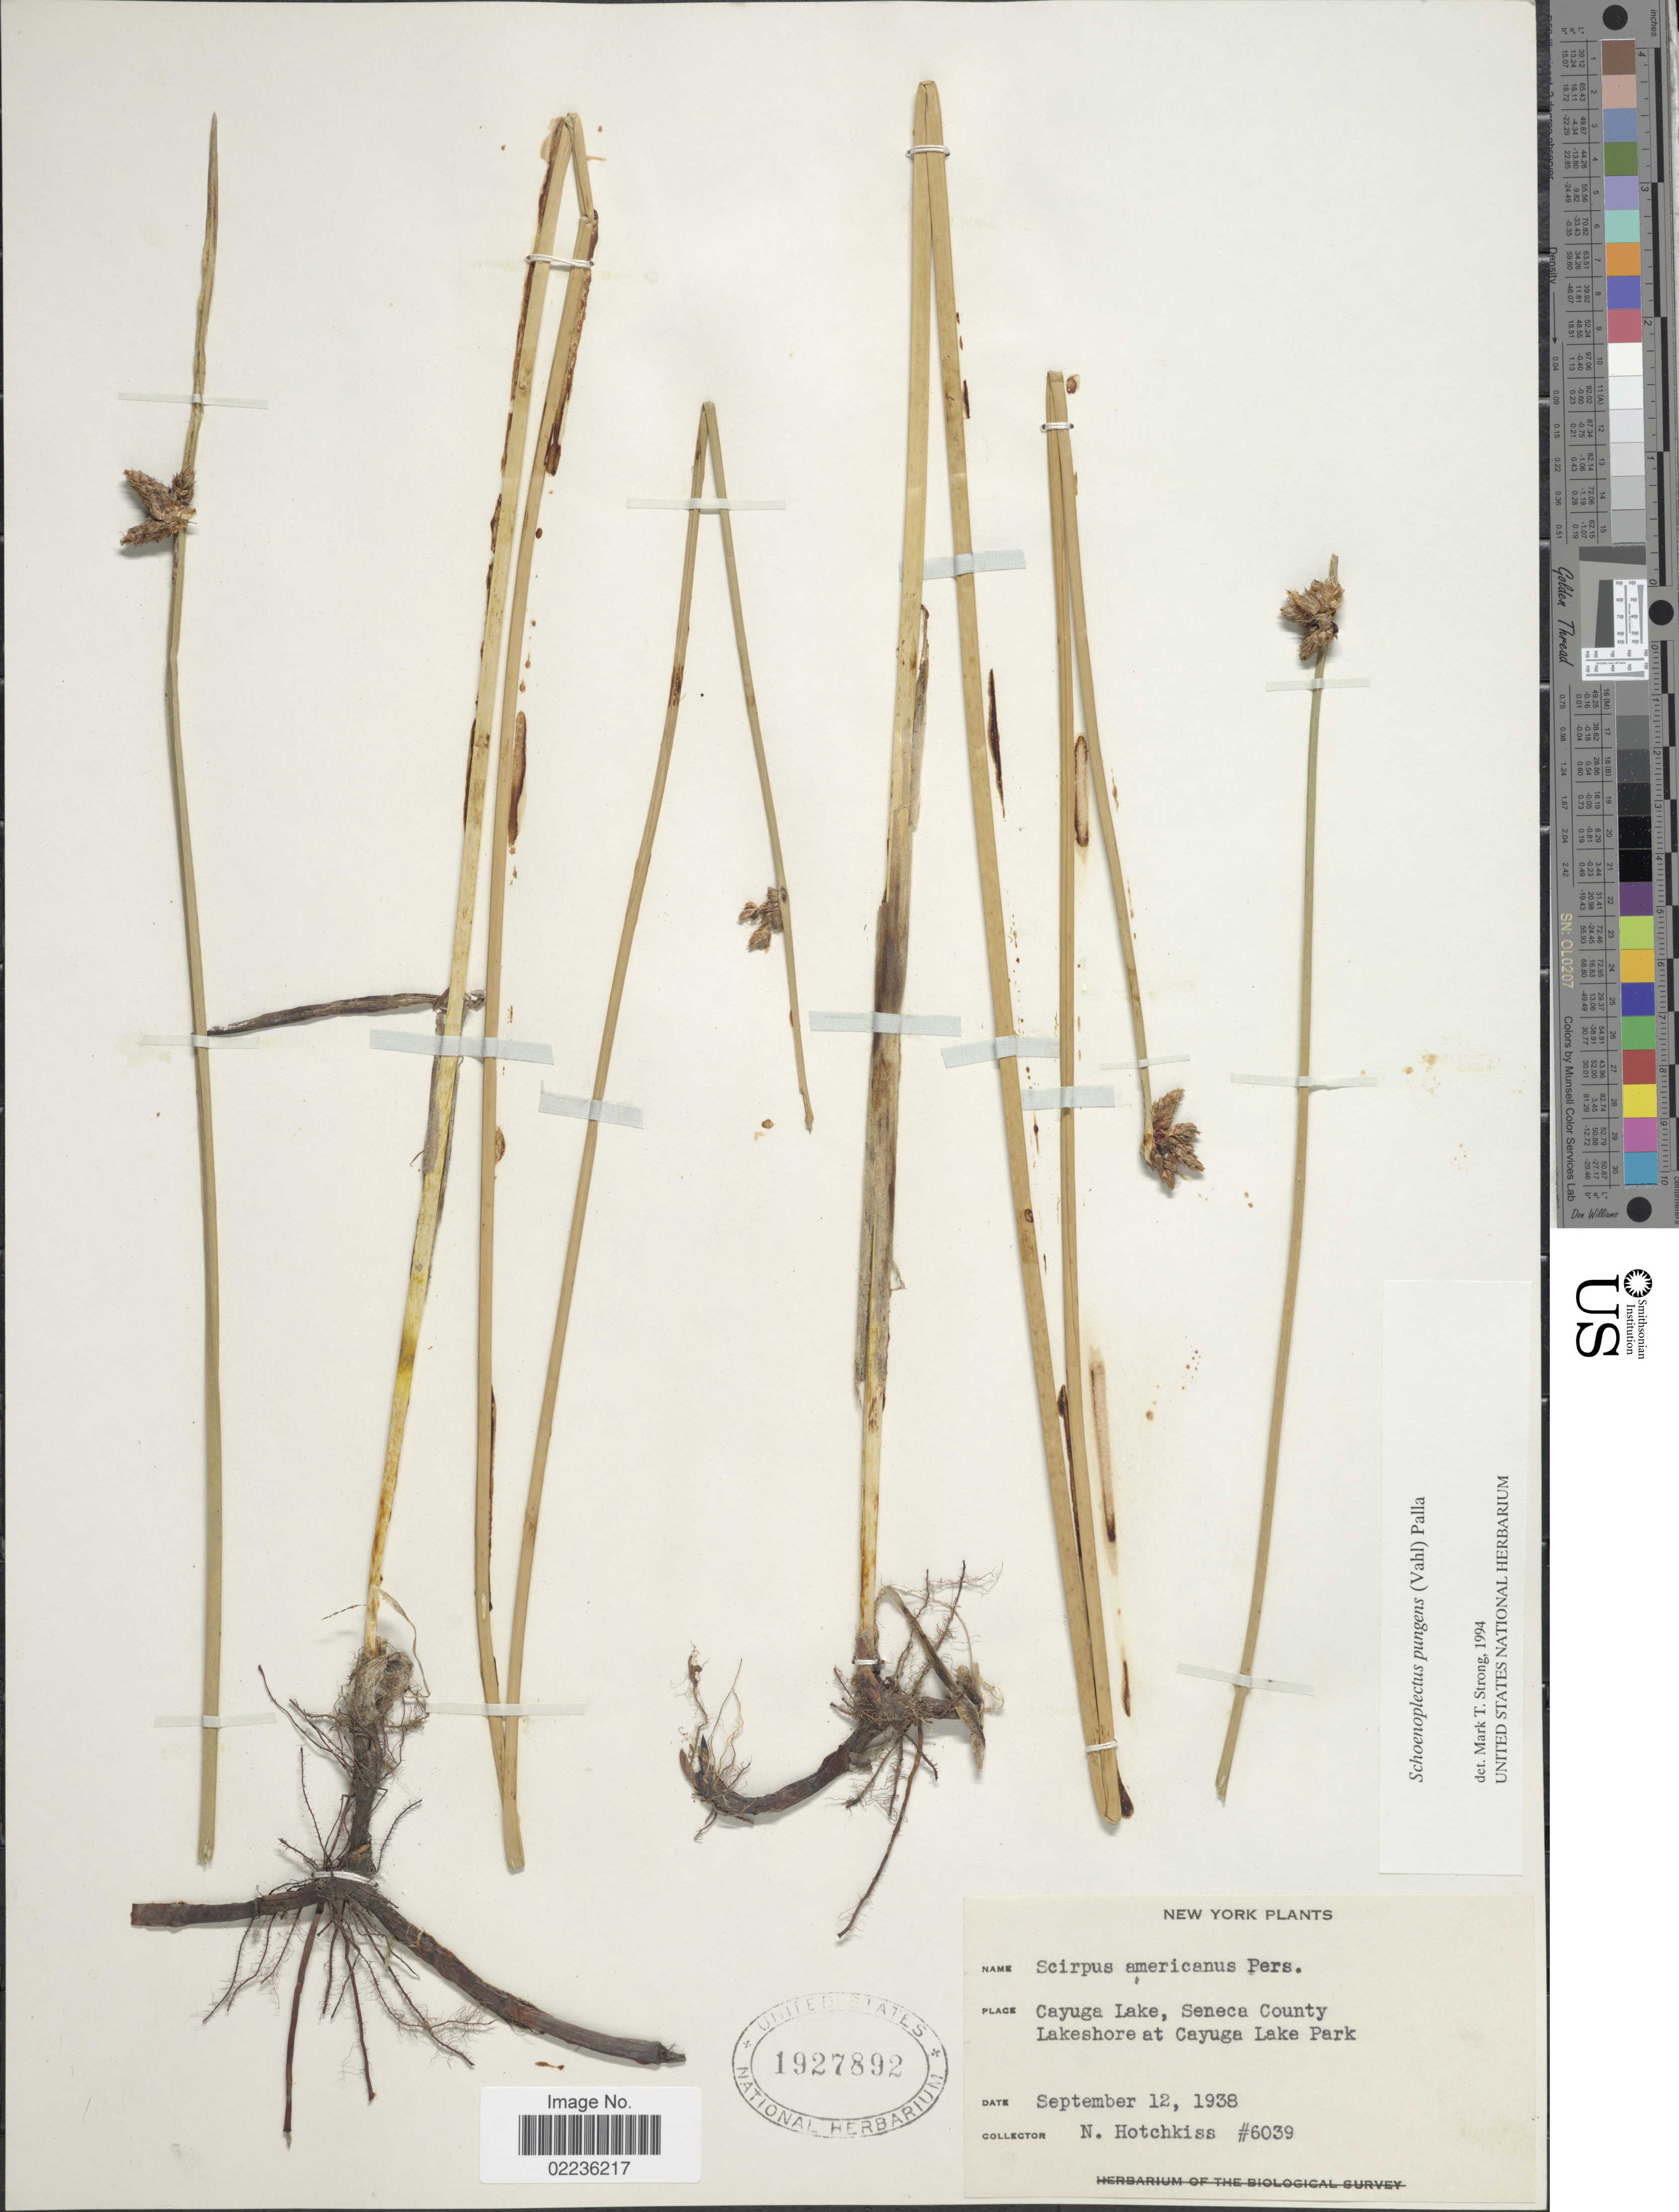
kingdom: Plantae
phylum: Tracheophyta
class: Liliopsida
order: Poales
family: Cyperaceae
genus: Schoenoplectus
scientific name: Schoenoplectus pungens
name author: (Vahl) Palla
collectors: N. Hotchkiss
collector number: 6039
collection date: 1938-09-12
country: United States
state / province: New York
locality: Cayuga Lake, Seneca County. Lakeshore at Caguya Lake Park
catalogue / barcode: US 1927892